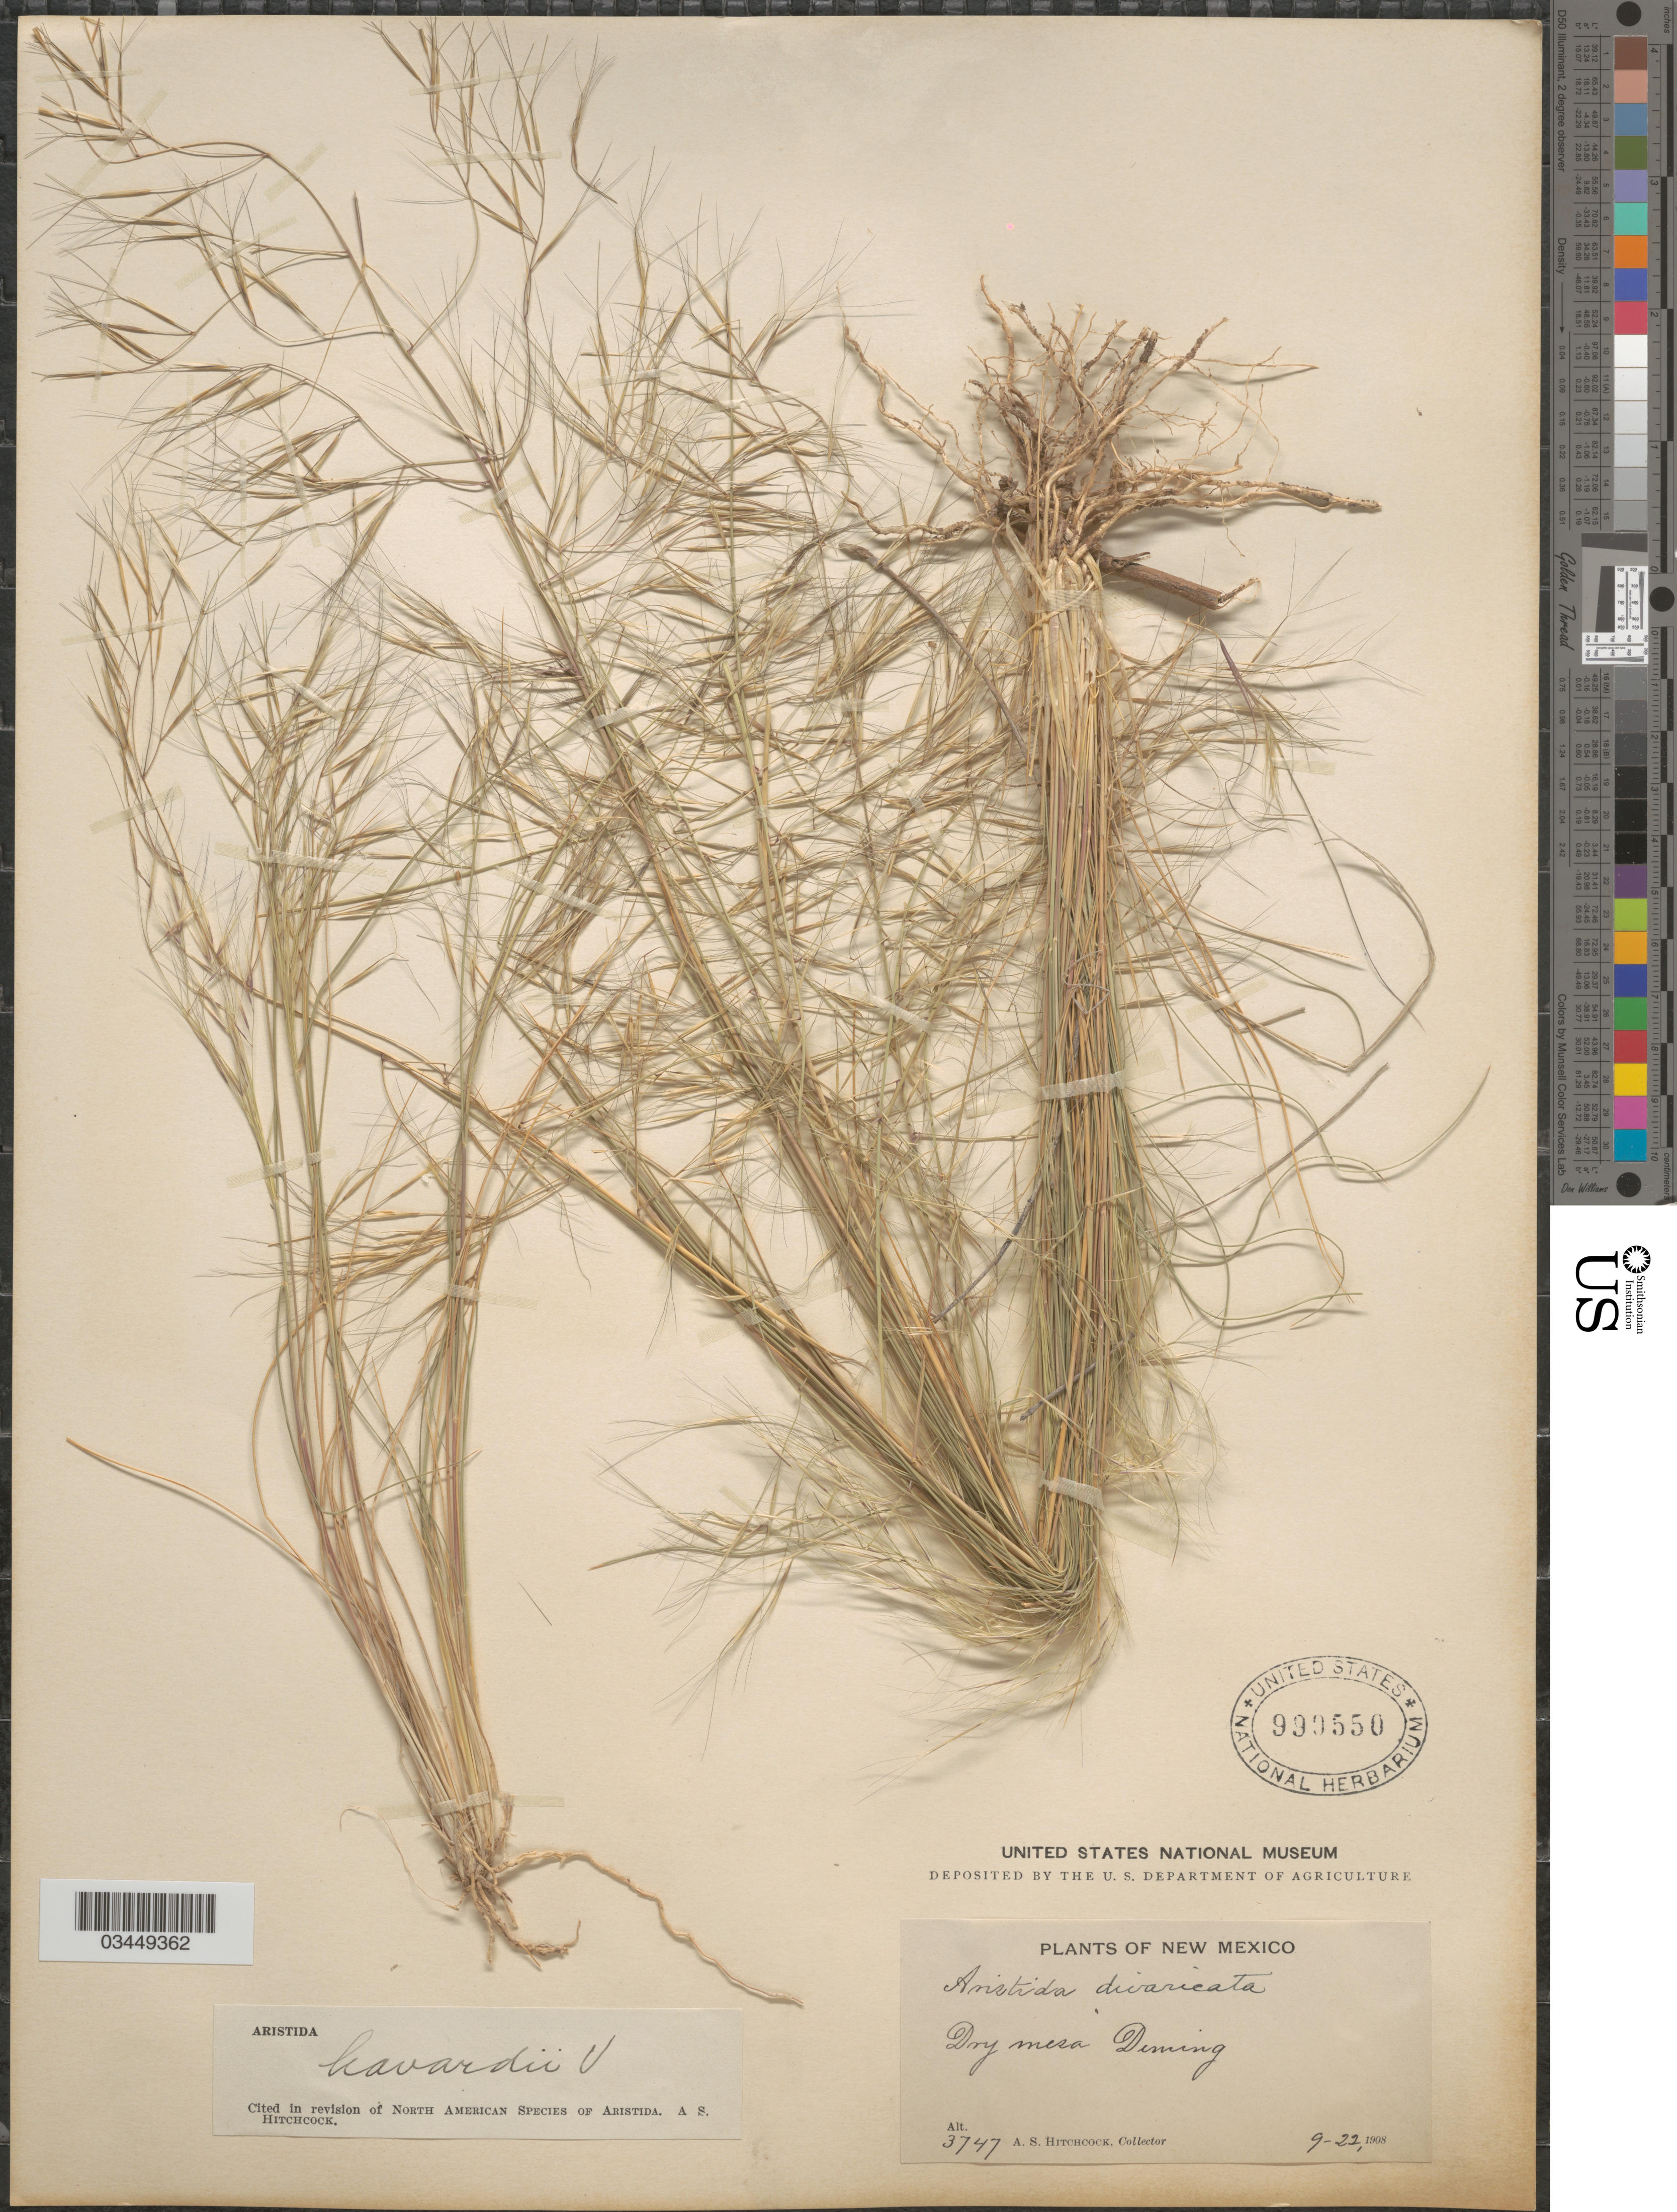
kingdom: Plantae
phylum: Tracheophyta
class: Liliopsida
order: Poales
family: Poaceae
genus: Aristida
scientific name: Aristida havardii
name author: Vasey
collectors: A. S. Hitchcock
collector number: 3747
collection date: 1908-09-22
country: United States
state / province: New Mexico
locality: Dry mesa Deming.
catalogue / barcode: US 990550